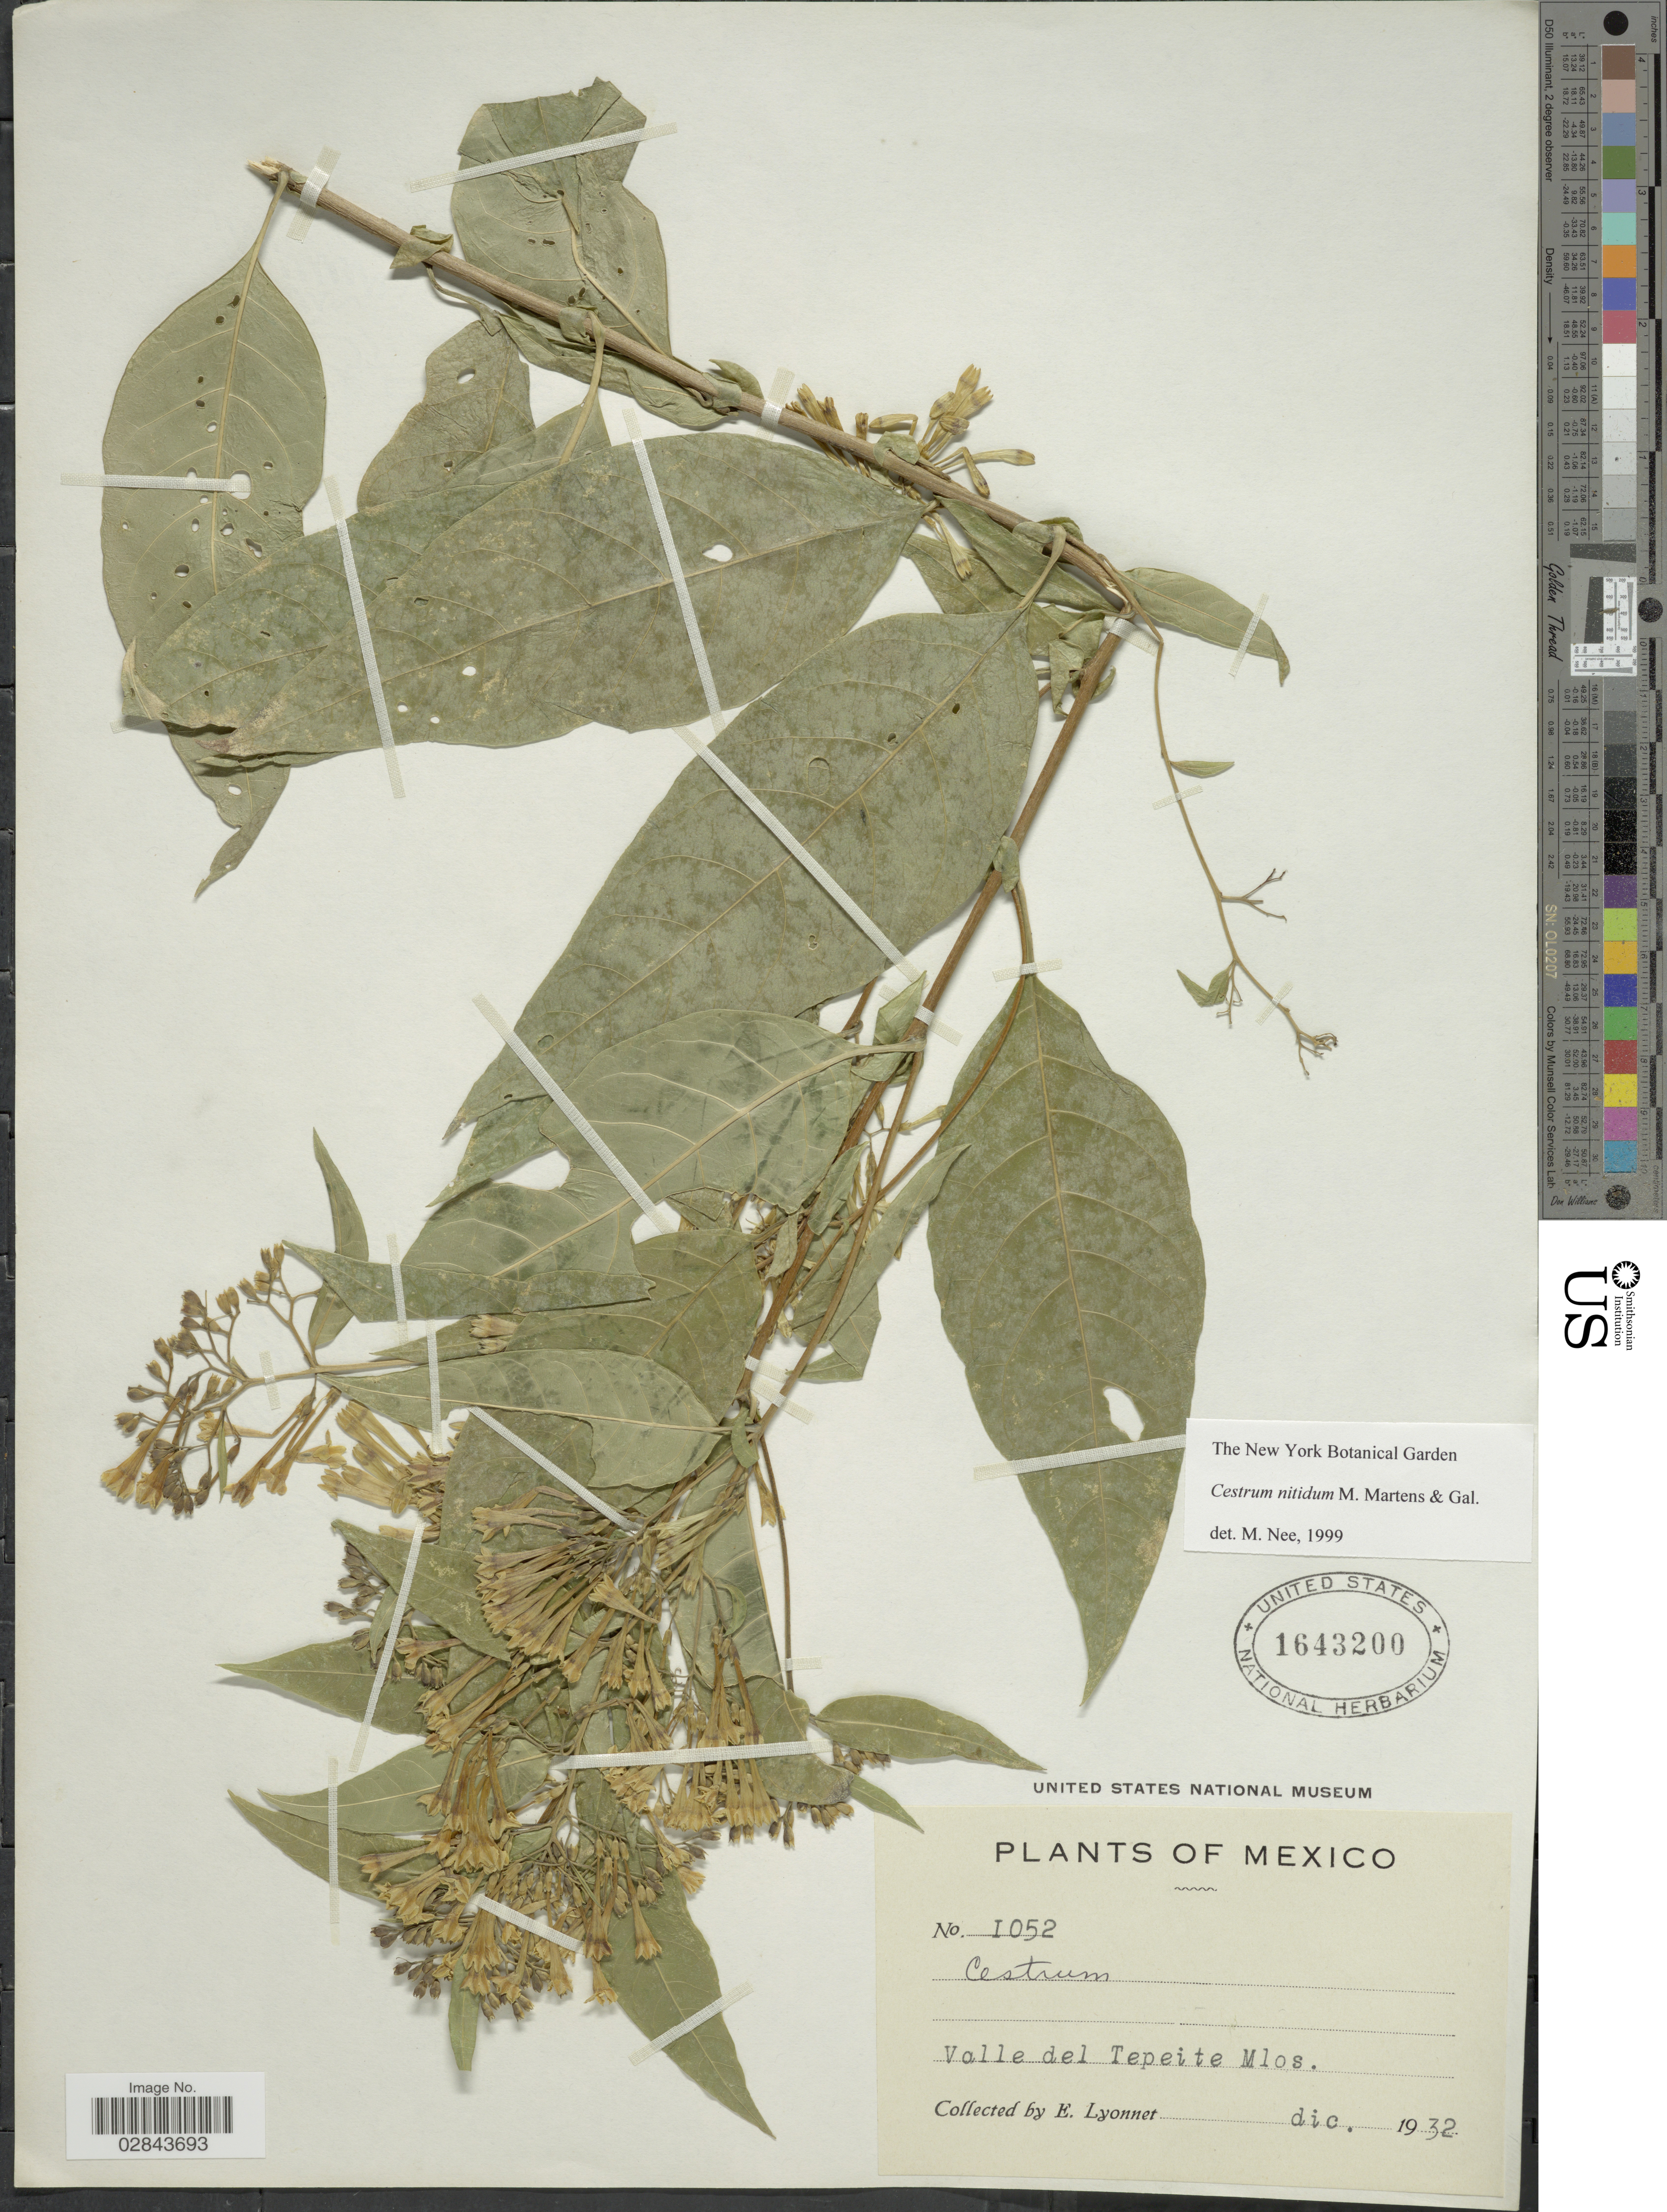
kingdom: Plantae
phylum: Tracheophyta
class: Magnoliopsida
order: Solanales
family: Solanaceae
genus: Cestrum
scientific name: Cestrum nitidum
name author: M. Martens & Galeotti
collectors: E. Lyonnet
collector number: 1052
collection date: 1932-12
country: Mexico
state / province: Morelos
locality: Valle del Tepeite.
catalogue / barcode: US 1643200